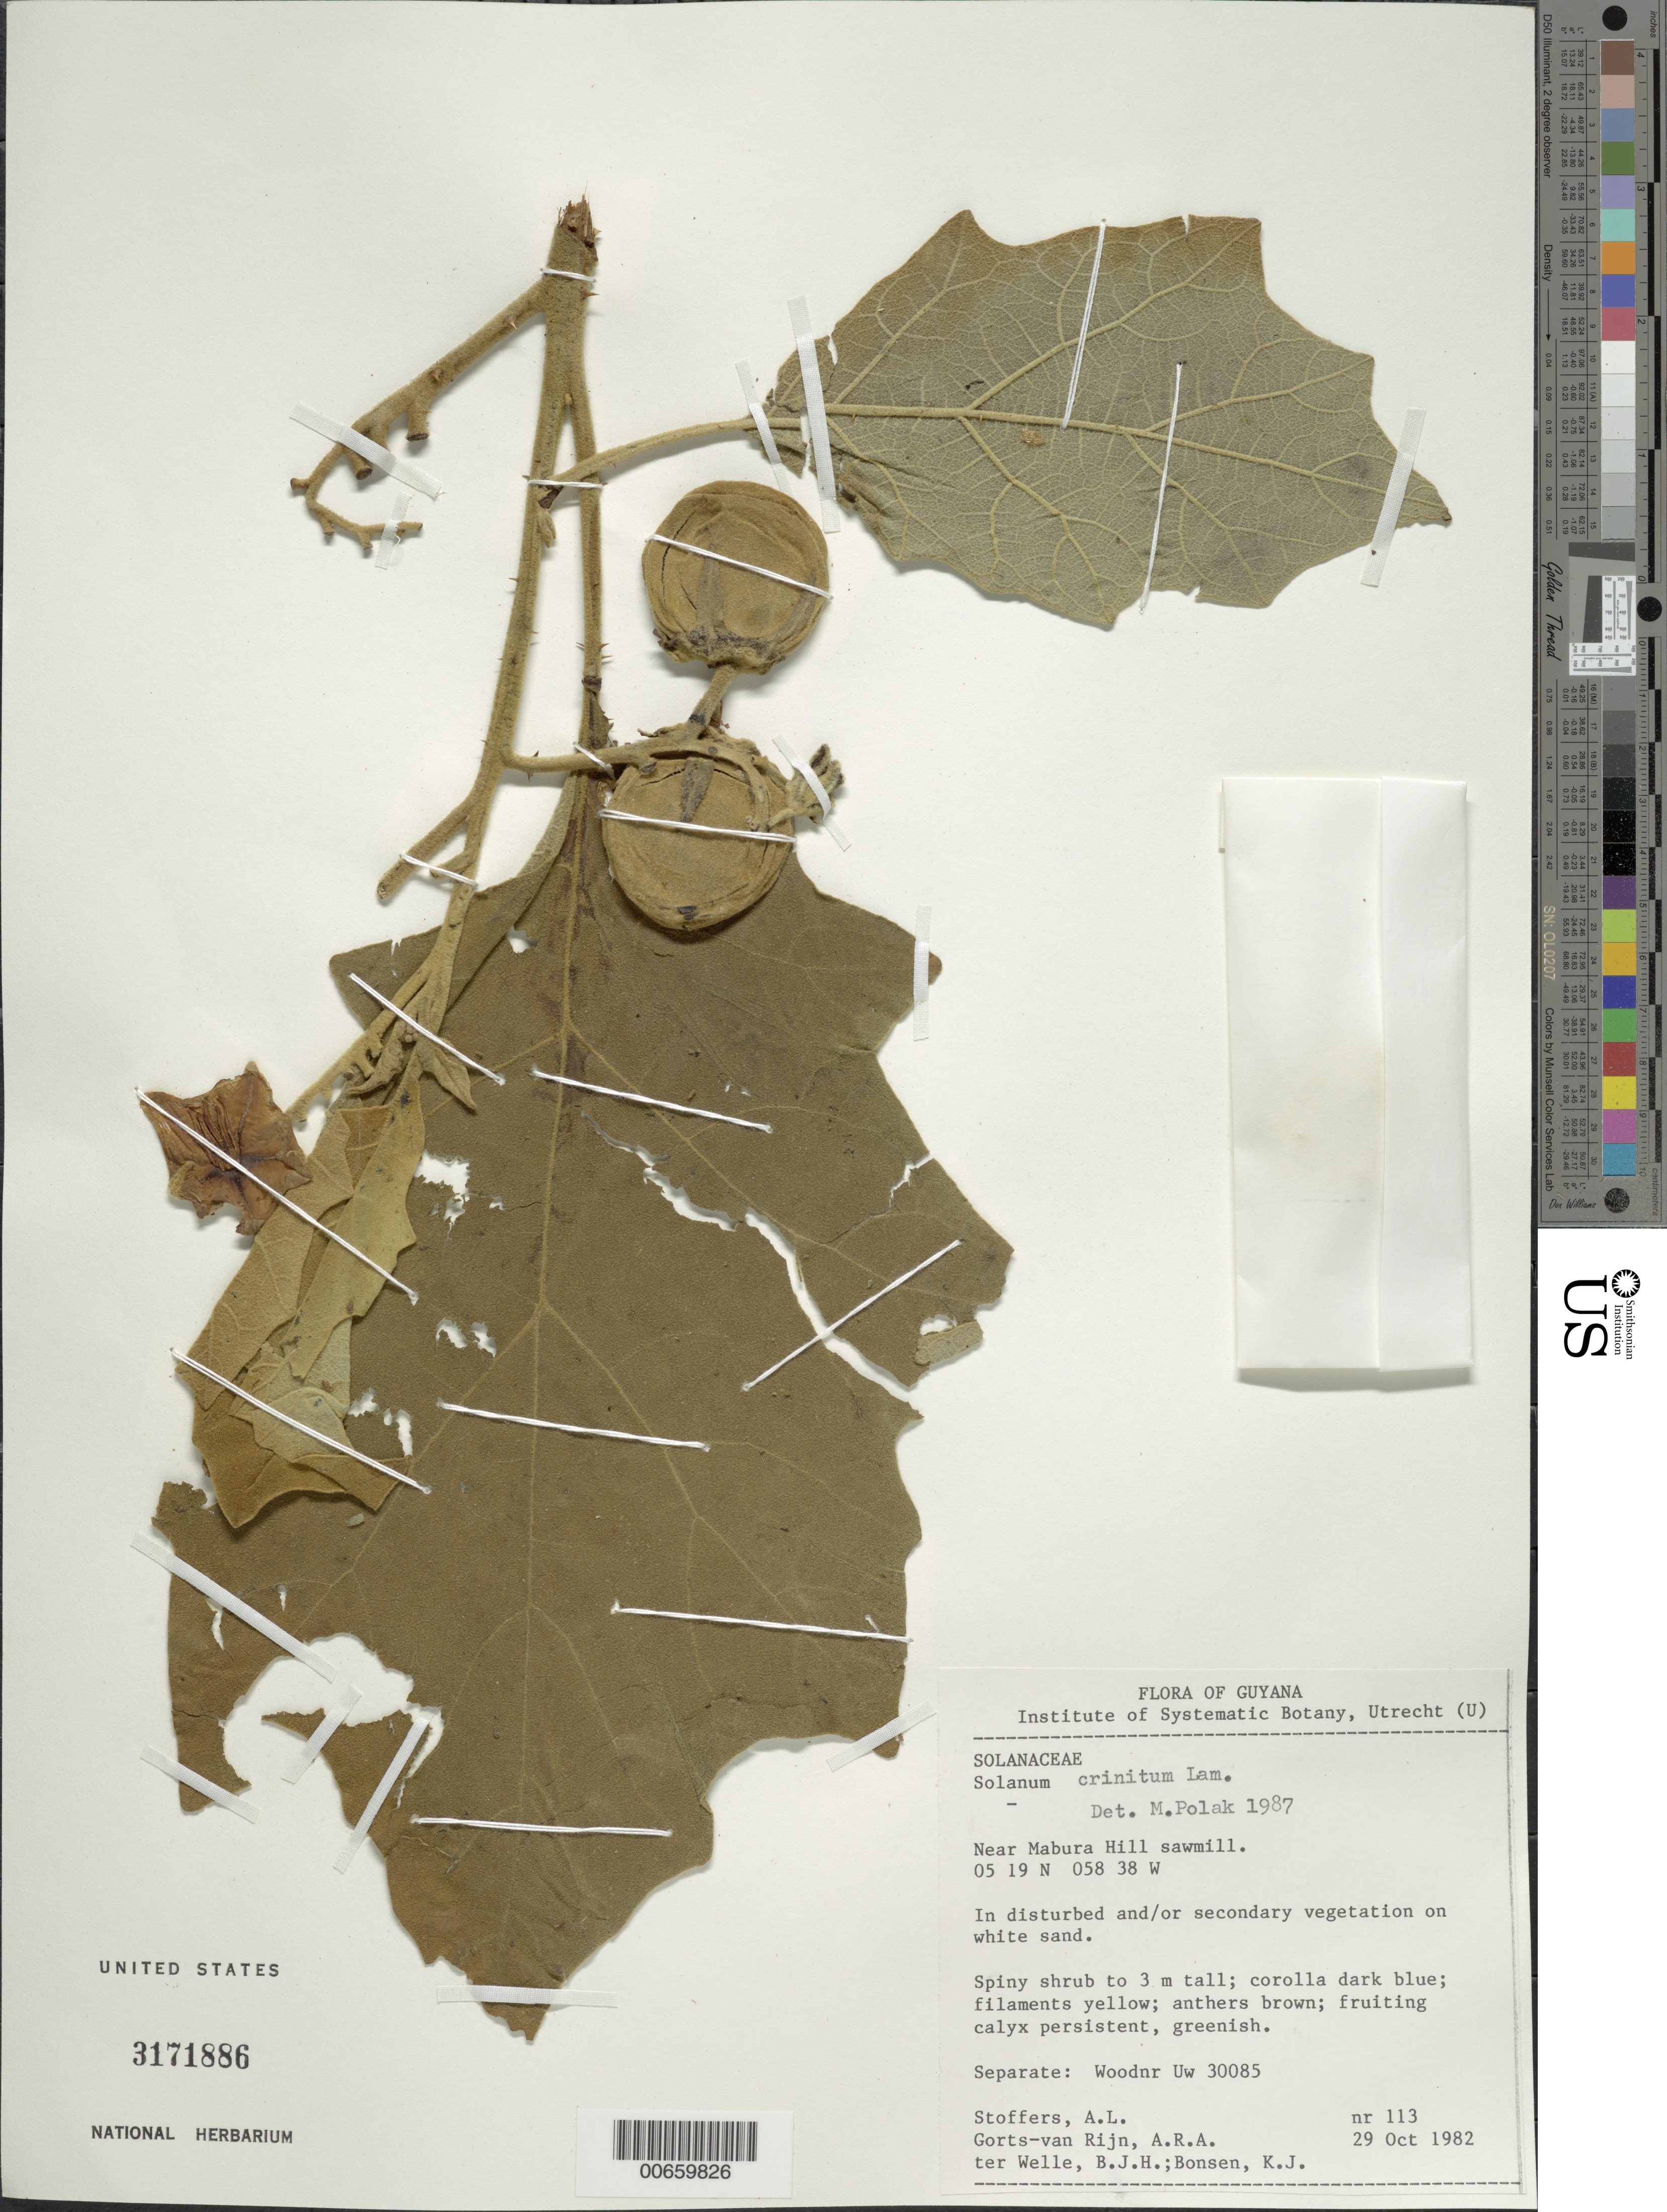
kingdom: Plantae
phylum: Tracheophyta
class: Magnoliopsida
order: Solanales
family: Solanaceae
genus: Solanum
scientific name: Solanum crinitum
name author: Lam.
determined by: Polak, M.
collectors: A. Stoffers, A. .R. A. Görts-van Rijn, G. Mann & K. Bonsen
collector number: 113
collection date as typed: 10 Oct 1982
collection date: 1982-10-10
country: Guyana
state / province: U. Demerara-Berbice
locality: Mabura Hill, near sawmill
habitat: Disturbed/secondary vegetation on white sand.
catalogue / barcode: US 3171886